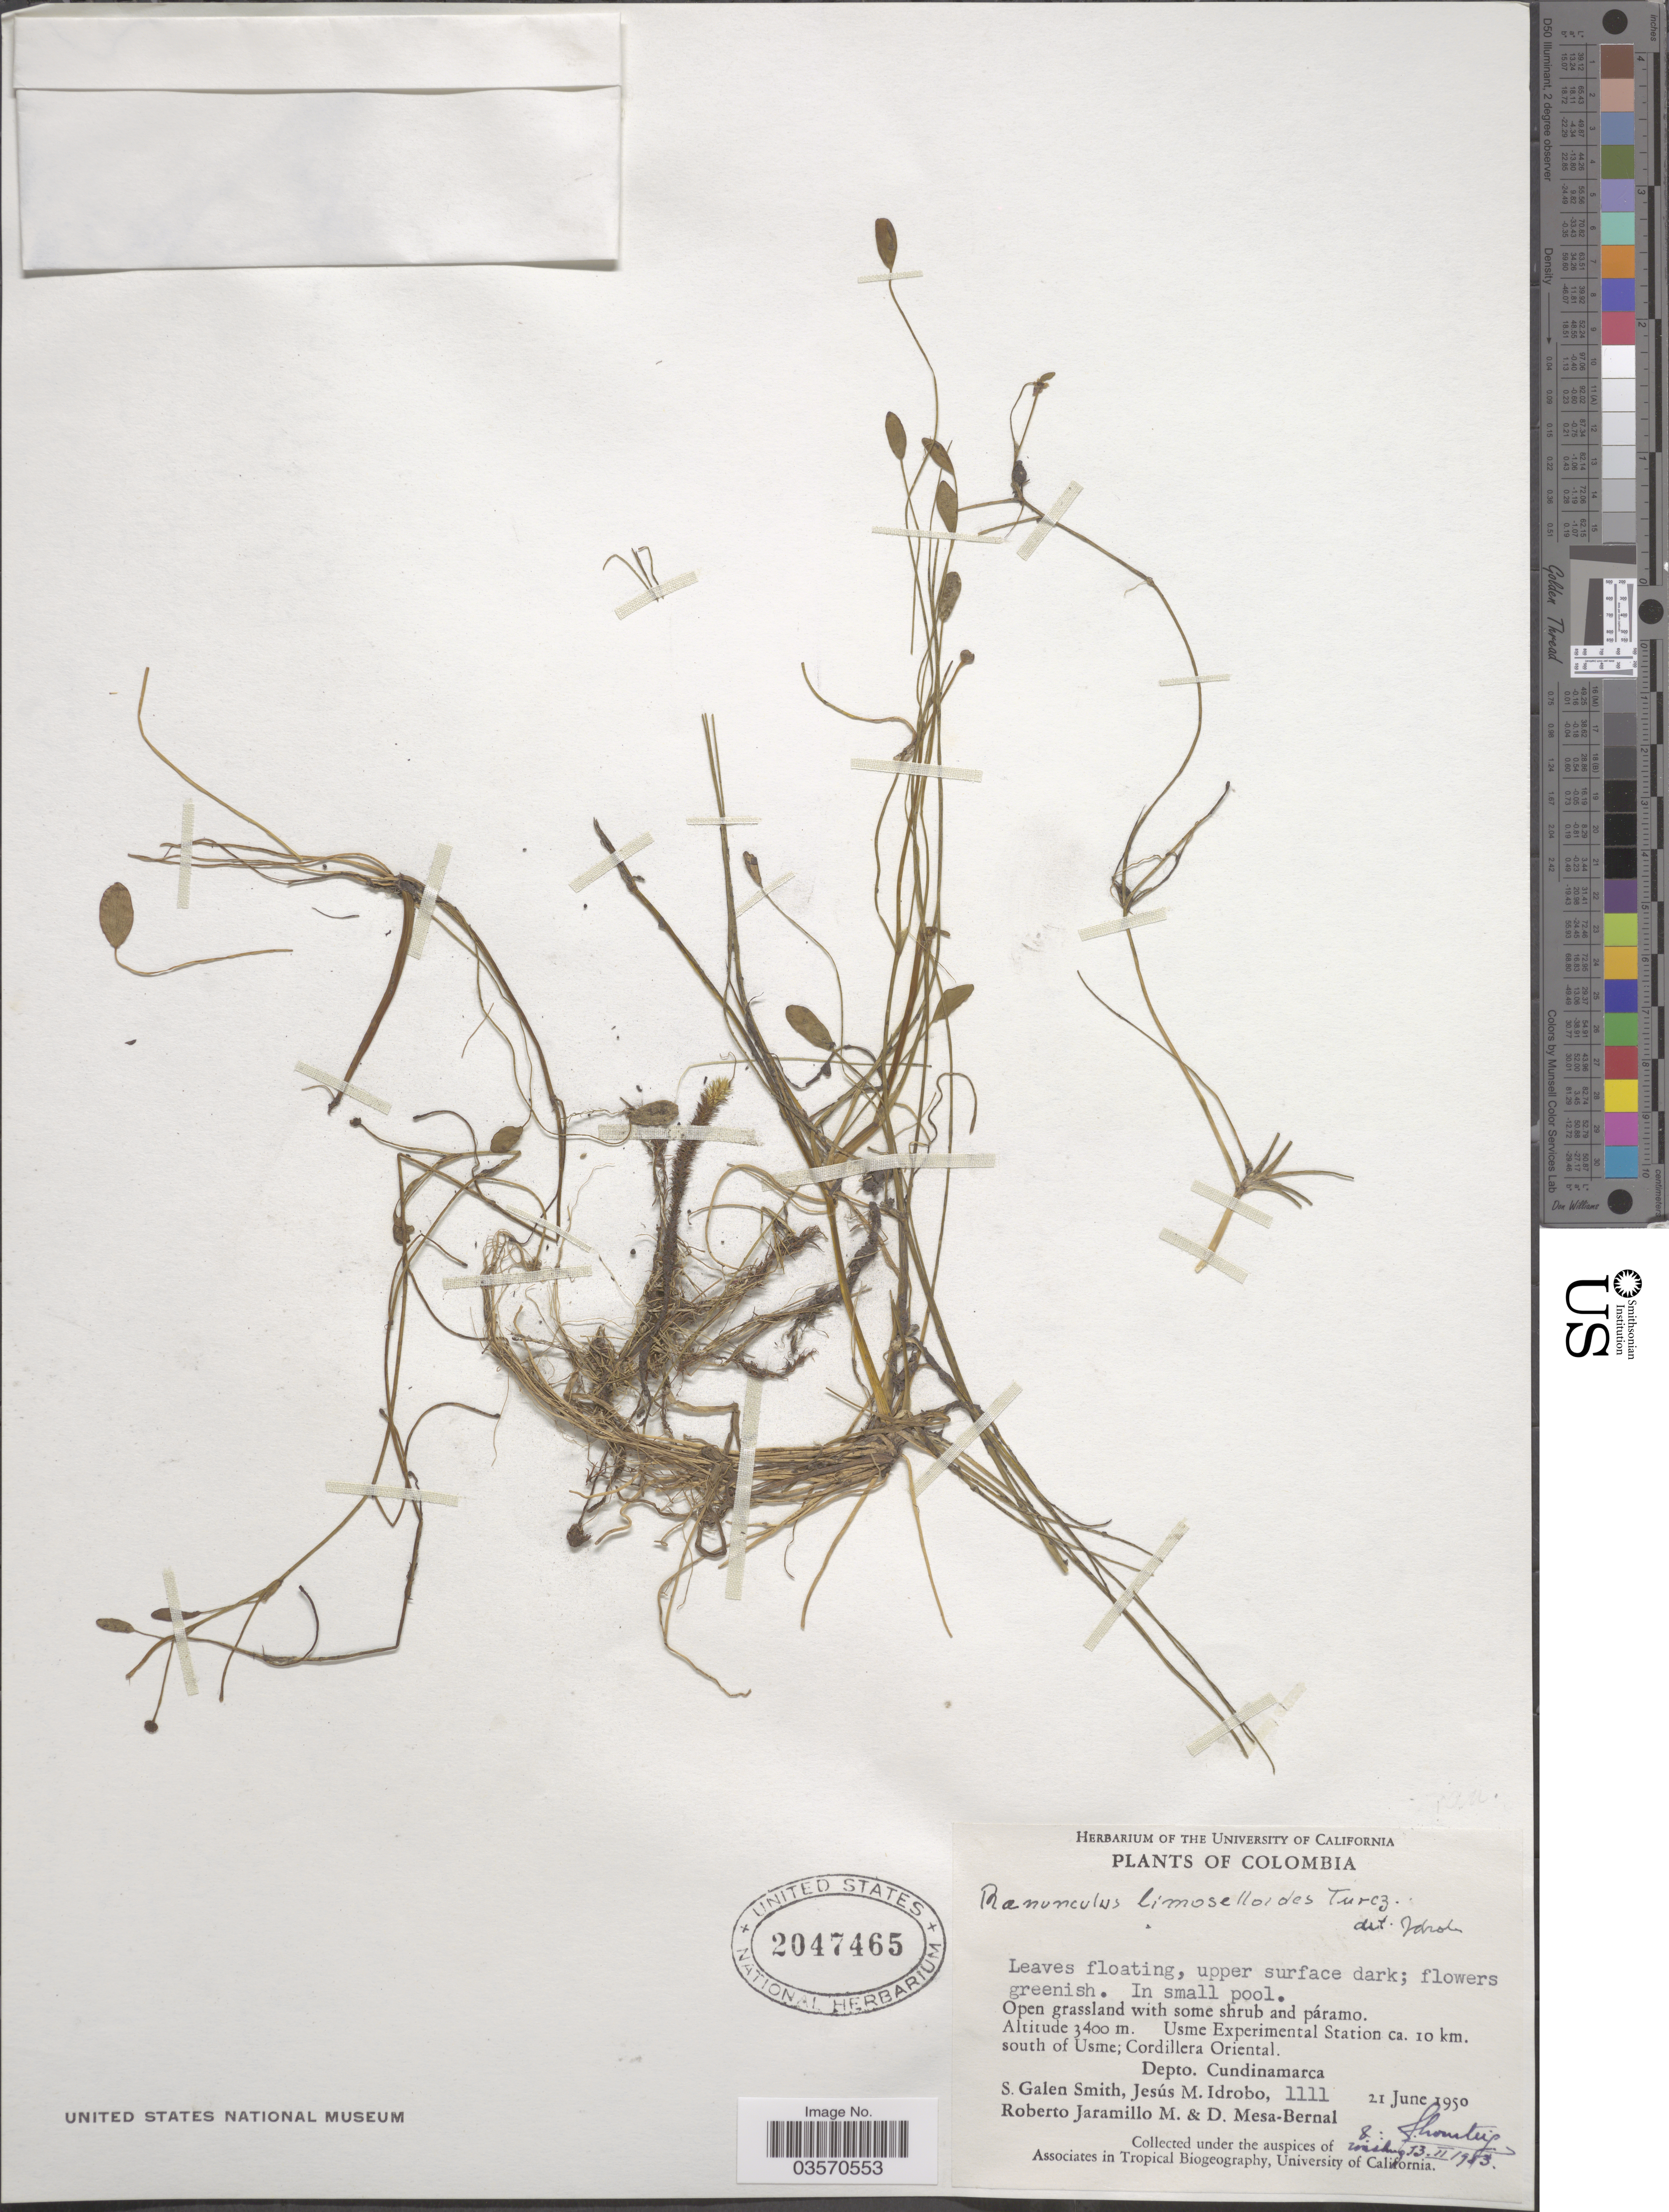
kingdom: Plantae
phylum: Tracheophyta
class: Magnoliopsida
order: Ranunculales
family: Ranunculaceae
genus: Ranunculus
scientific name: Ranunculus limoselloides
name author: Turcz.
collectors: S. G. Smith, J. M. Idrobo, R. Jaramillo M. & D. Mesa-Bernal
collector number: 1111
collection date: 1950-06-21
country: Colombia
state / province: Cundinamarca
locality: Usme Experimental Station ca. 10 km. south of Usme; Cordillera Oriental. Depto. Cundinamarca.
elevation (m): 3400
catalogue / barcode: US 2047465